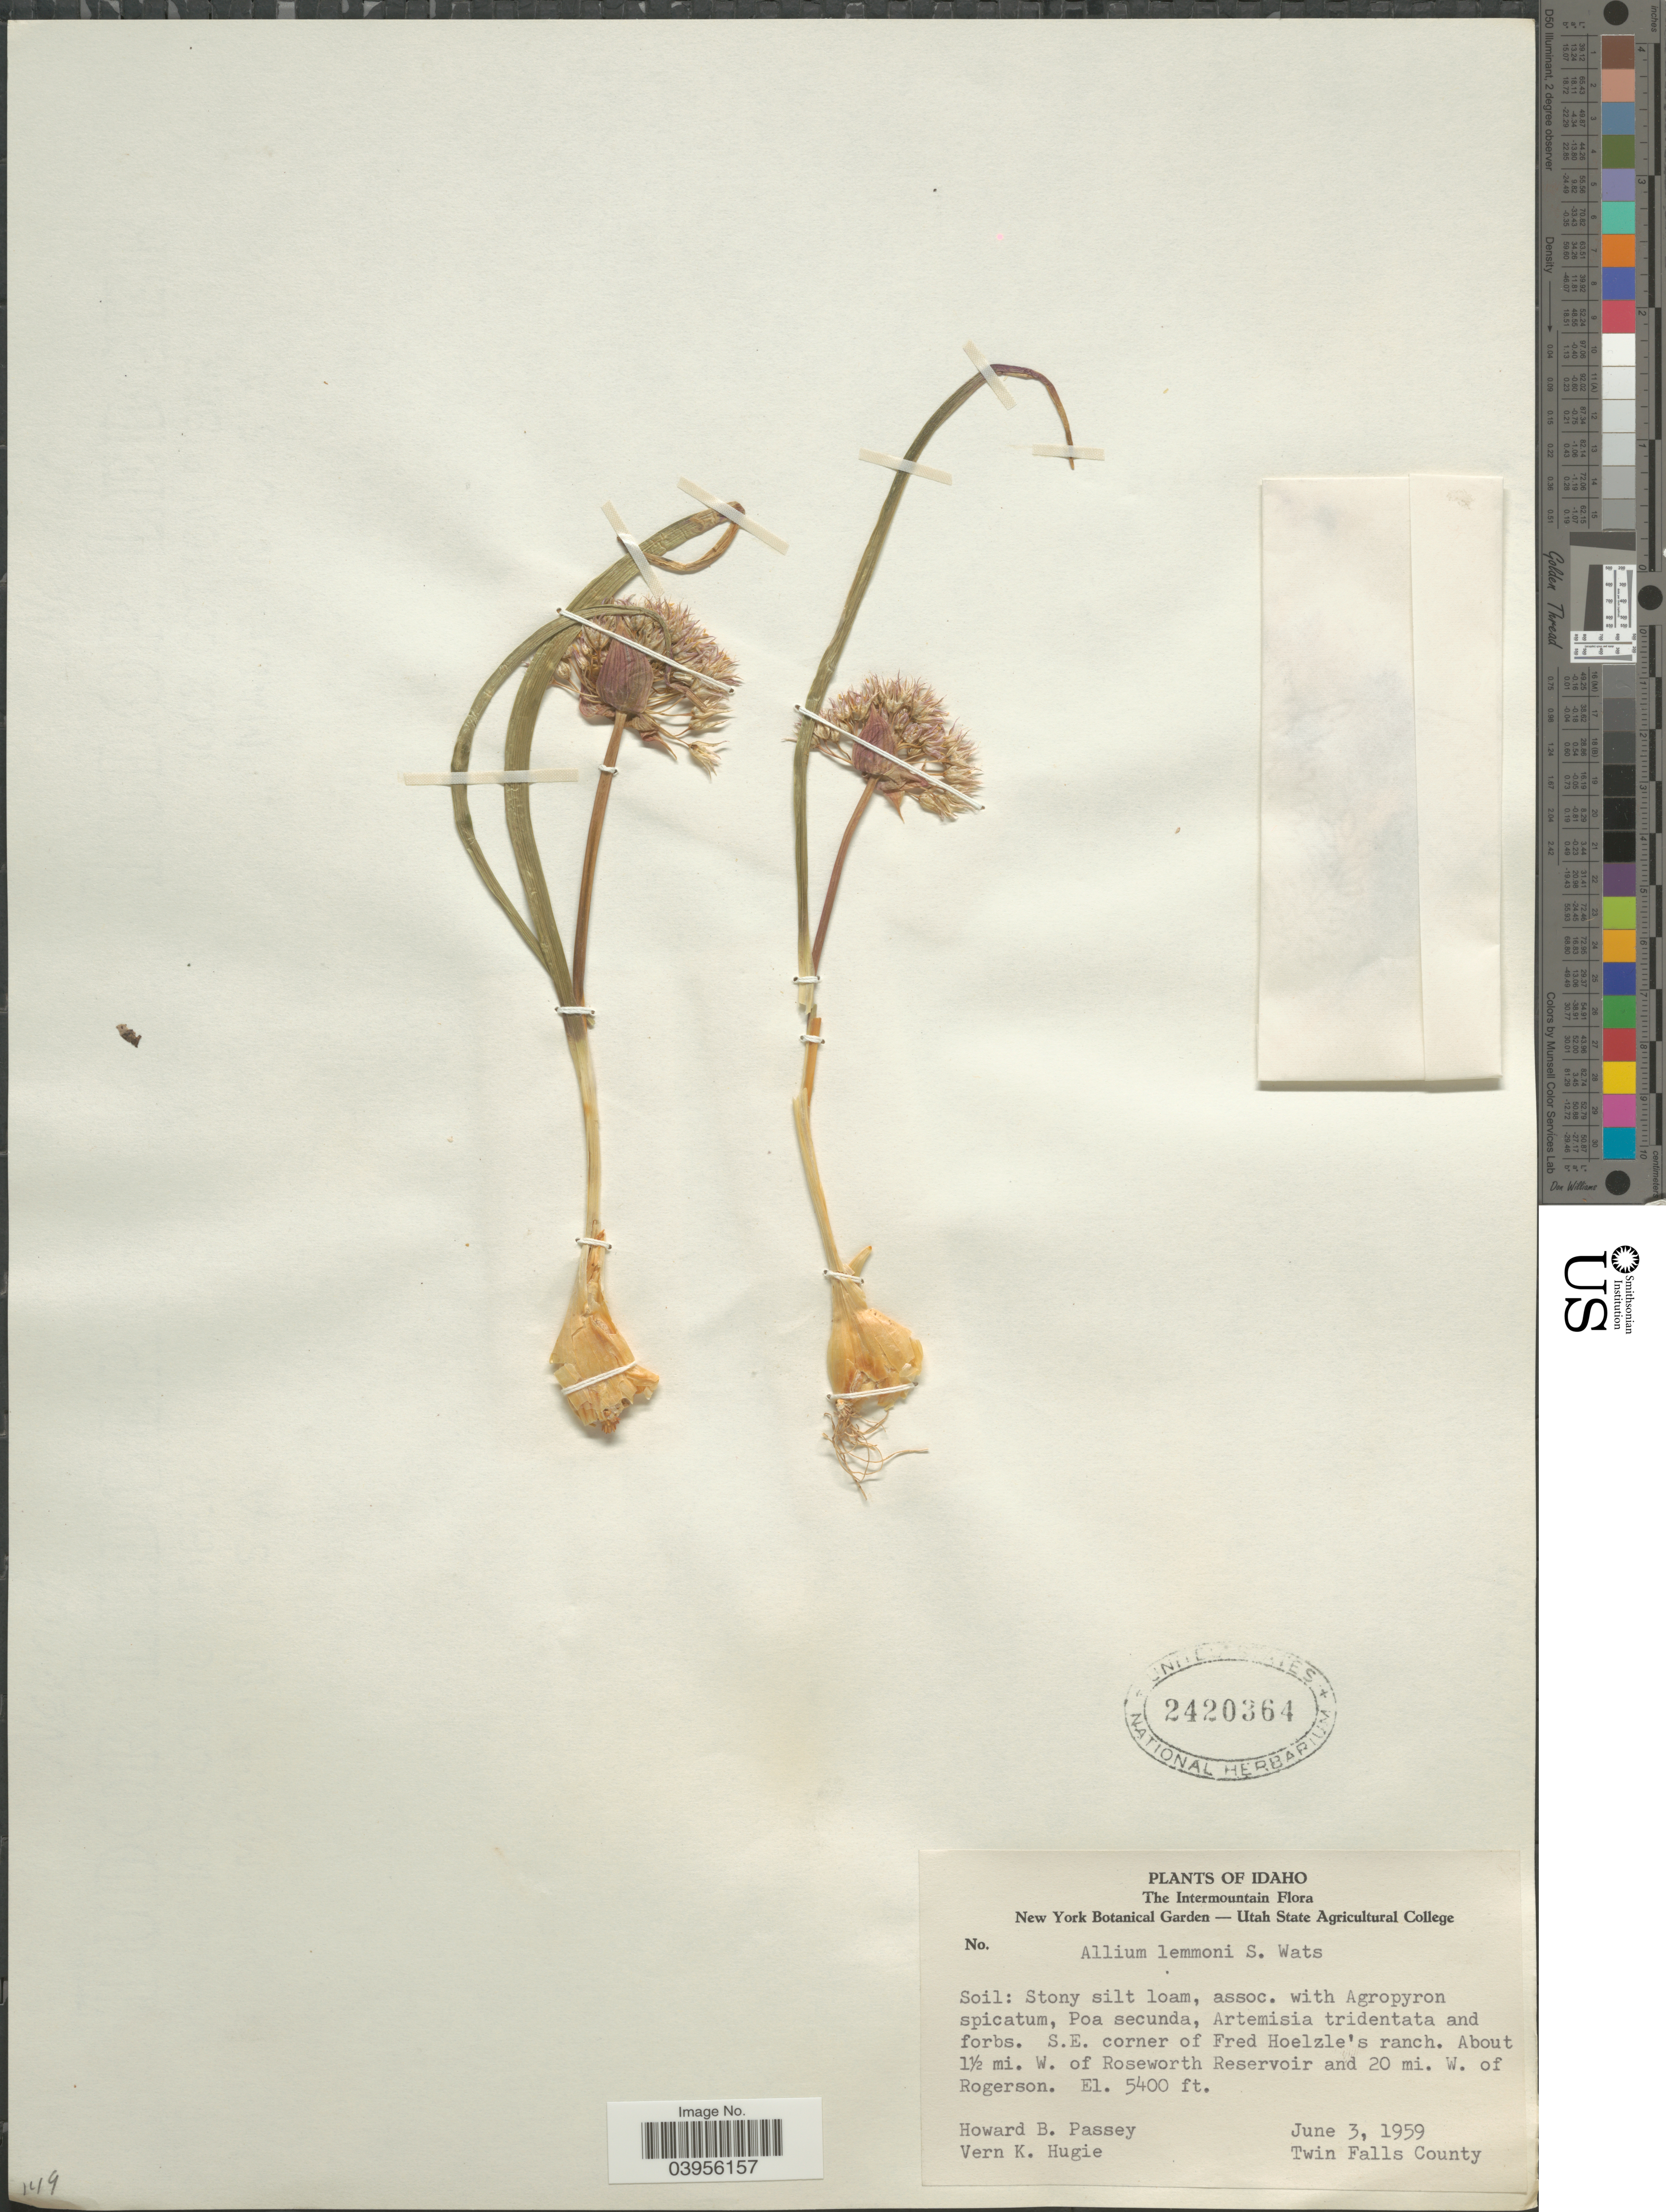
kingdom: Plantae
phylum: Tracheophyta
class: Liliopsida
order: Asparagales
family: Amaryllidaceae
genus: Allium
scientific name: Allium lemmonii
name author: S. Watson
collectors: H. Passey & V. Hugie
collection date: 1959-06-03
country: United States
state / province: Idaho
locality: The Intermountain. S.E. corner of Fred Hoelzle's ranch. About 1½ mi. W. of Roseworth Reservoir and 20 mi. W. of Rogerson. Twin Falls County.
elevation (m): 1646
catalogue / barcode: US 2420364